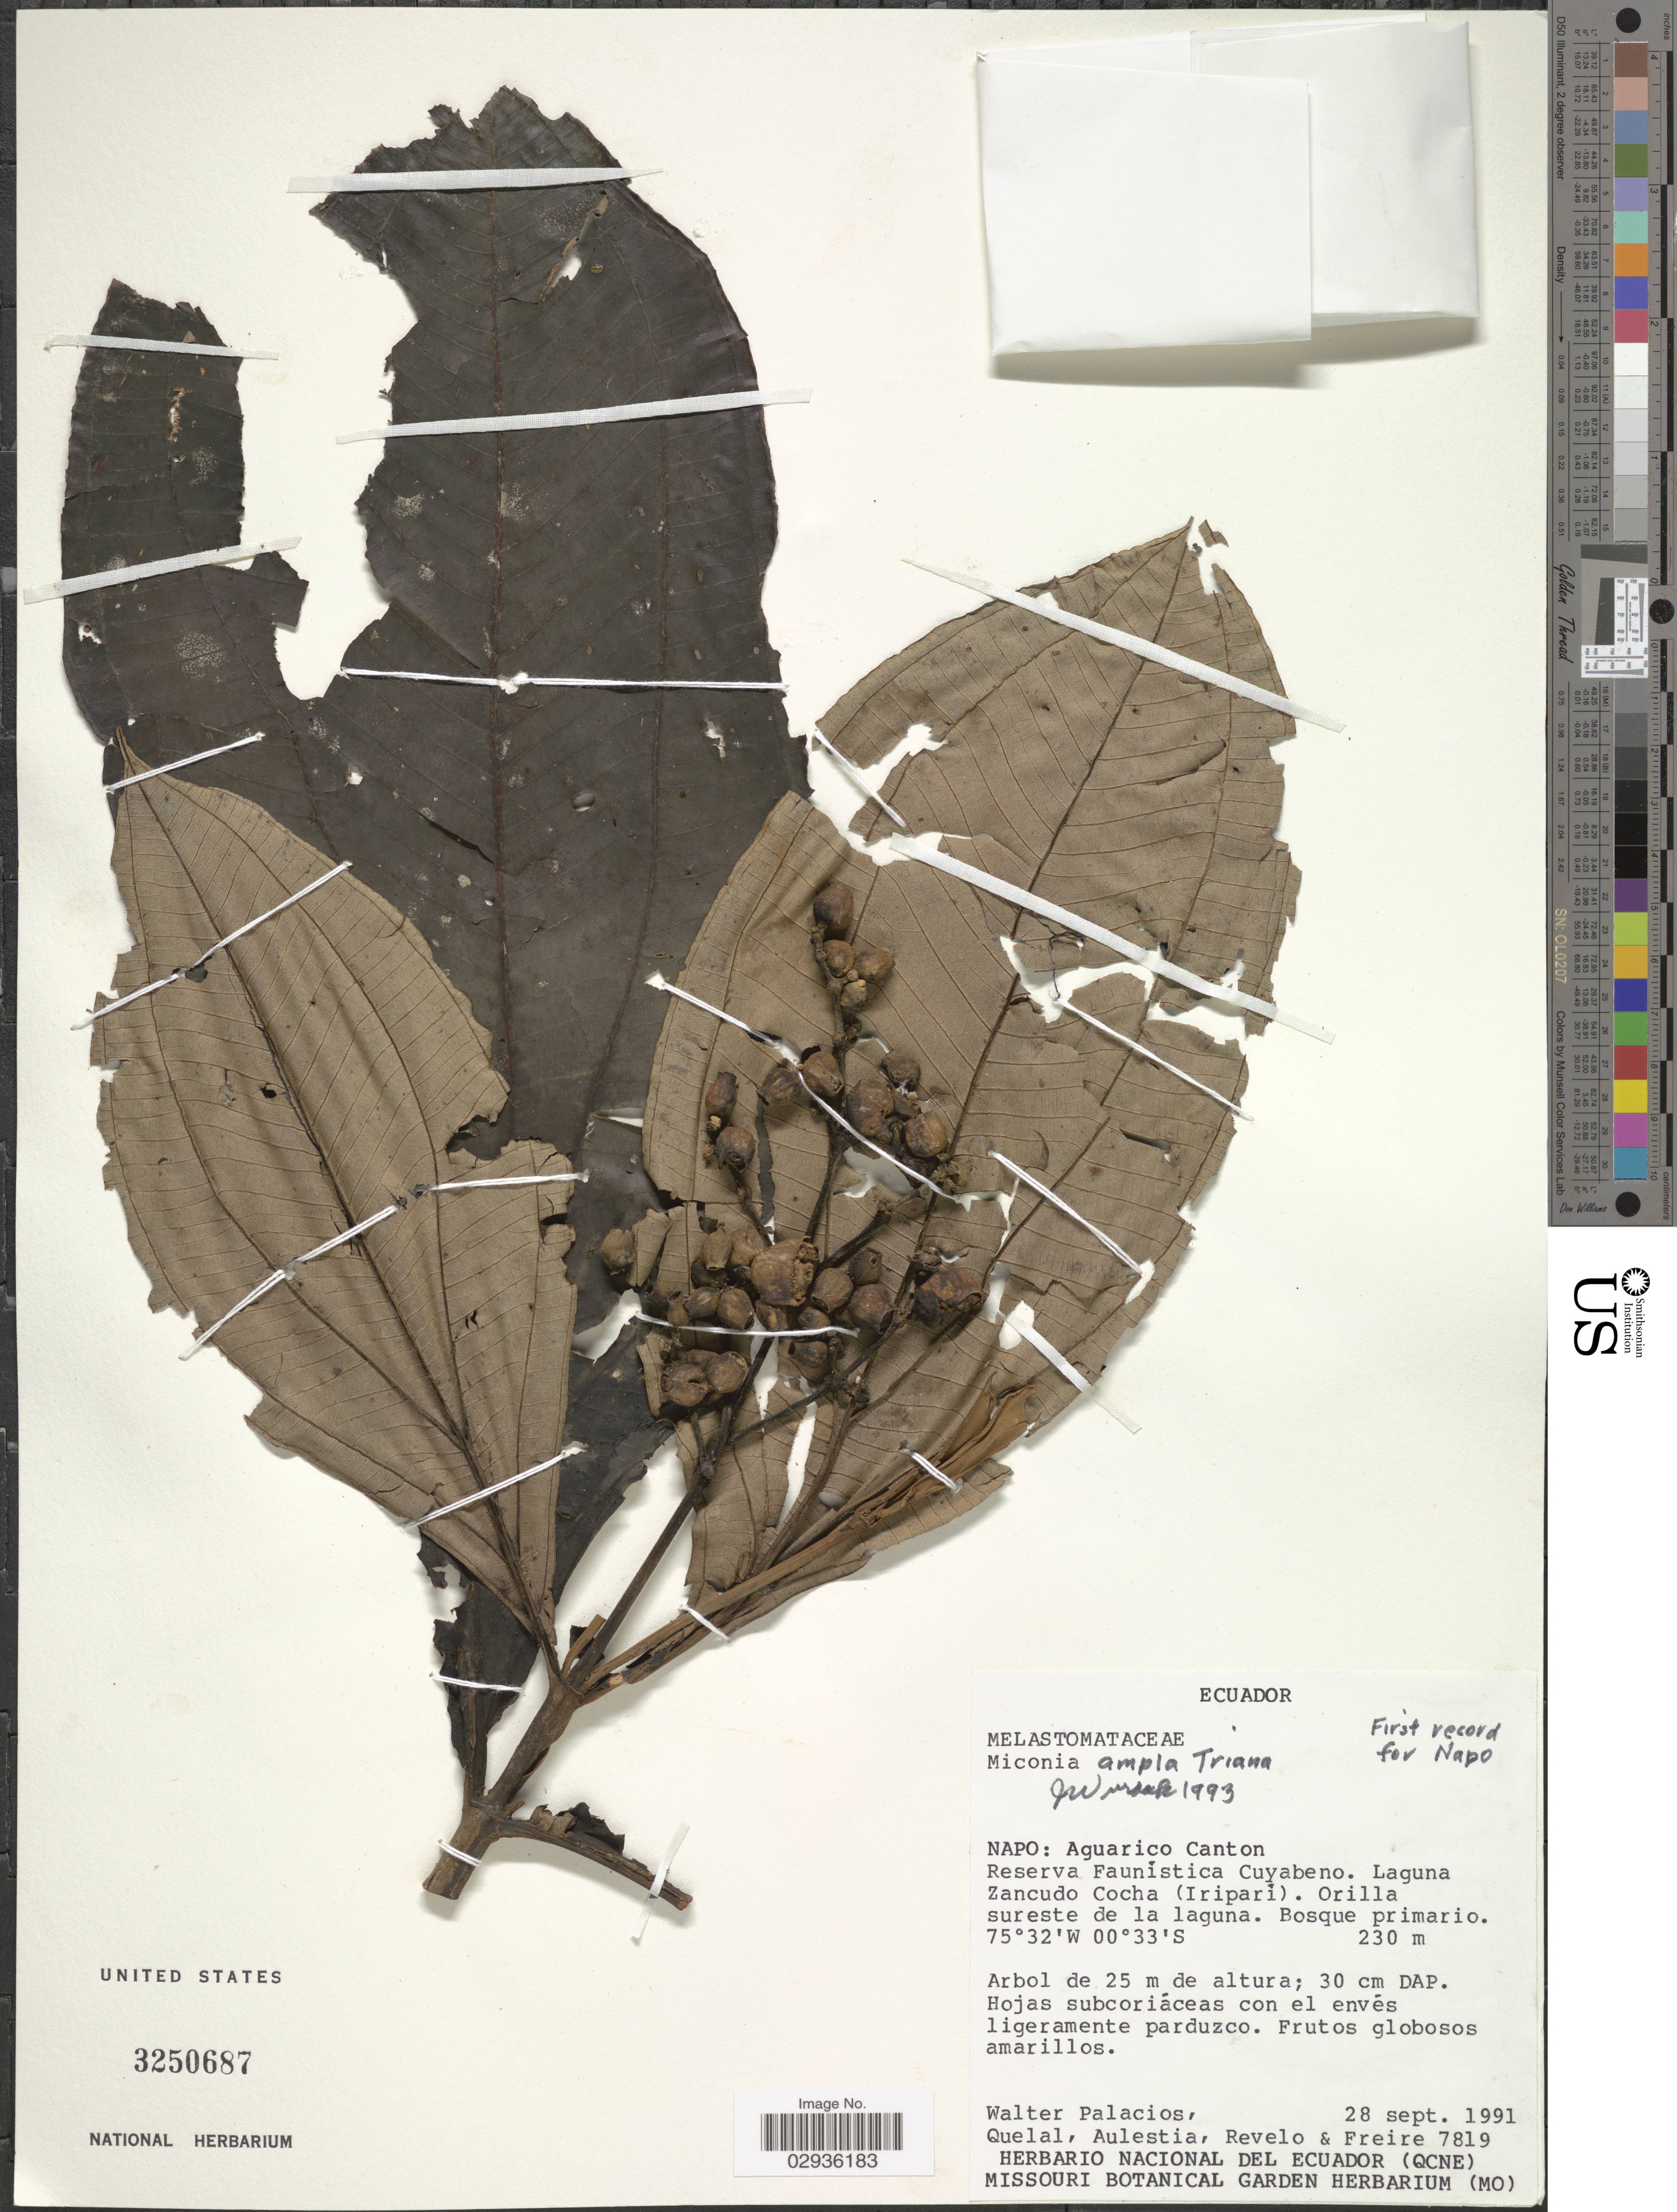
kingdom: Plantae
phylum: Tracheophyta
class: Magnoliopsida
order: Myrtales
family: Melastomataceae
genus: Miconia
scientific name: Miconia ampla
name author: Triana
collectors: W. Palacios, Quelal, -. Aulestia, -. Revelo & -. Freire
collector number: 7819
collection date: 1991-09-28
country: Ecuador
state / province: Napo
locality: Aguarico Canton. Reserva Faunística Cuyabeno. Laguna Zancudo Cocha (Iriparí). Orilla sureste de la laguna.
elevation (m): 230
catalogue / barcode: US 3250687